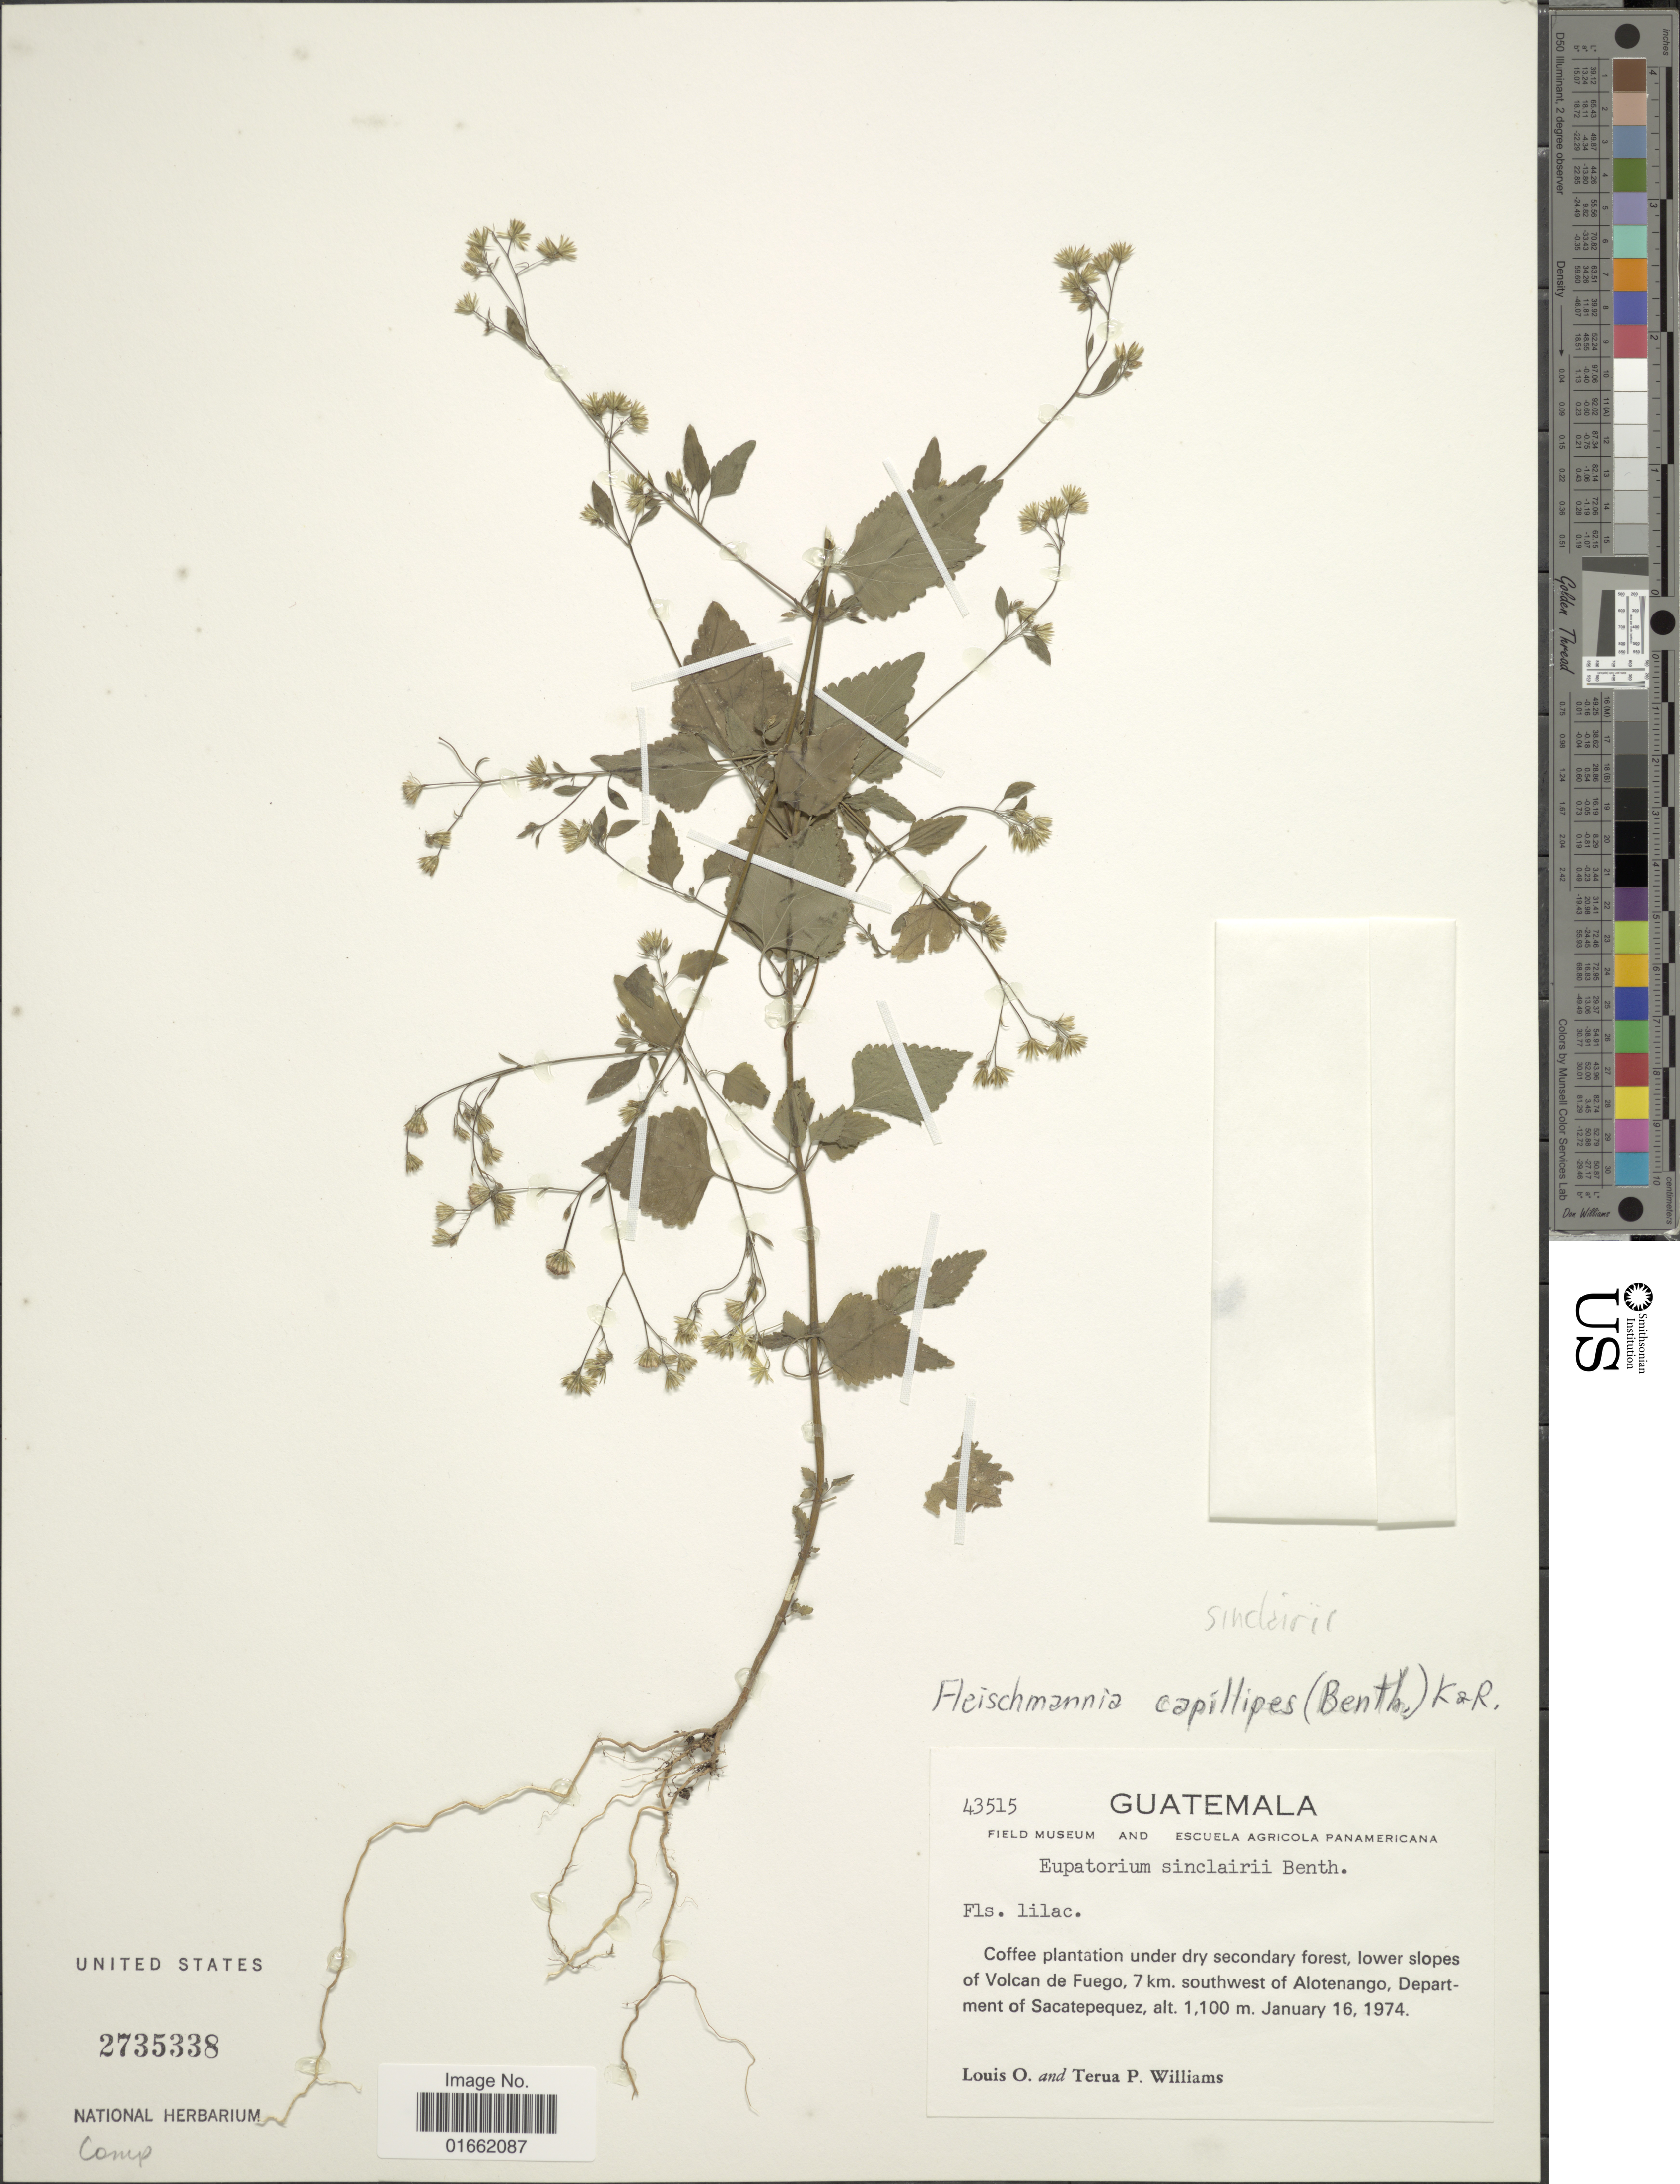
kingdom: Plantae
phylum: Tracheophyta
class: Magnoliopsida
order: Asterales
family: Asteraceae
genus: Fleischmannia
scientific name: Fleischmannia sinclairii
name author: (Benth. ex Oerst.) R.M. King & H. Rob.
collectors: L. O. Williams & T. P. Williams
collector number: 43515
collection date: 1974-01-16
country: Guatemala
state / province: Sacatepéquez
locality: Coffee plantation under dry secondary forest, lower slopes of Volcan de Fuego, 7 km. southwest of Alotenango, Department of Sacatepequez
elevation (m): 1100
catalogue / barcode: US 2735338